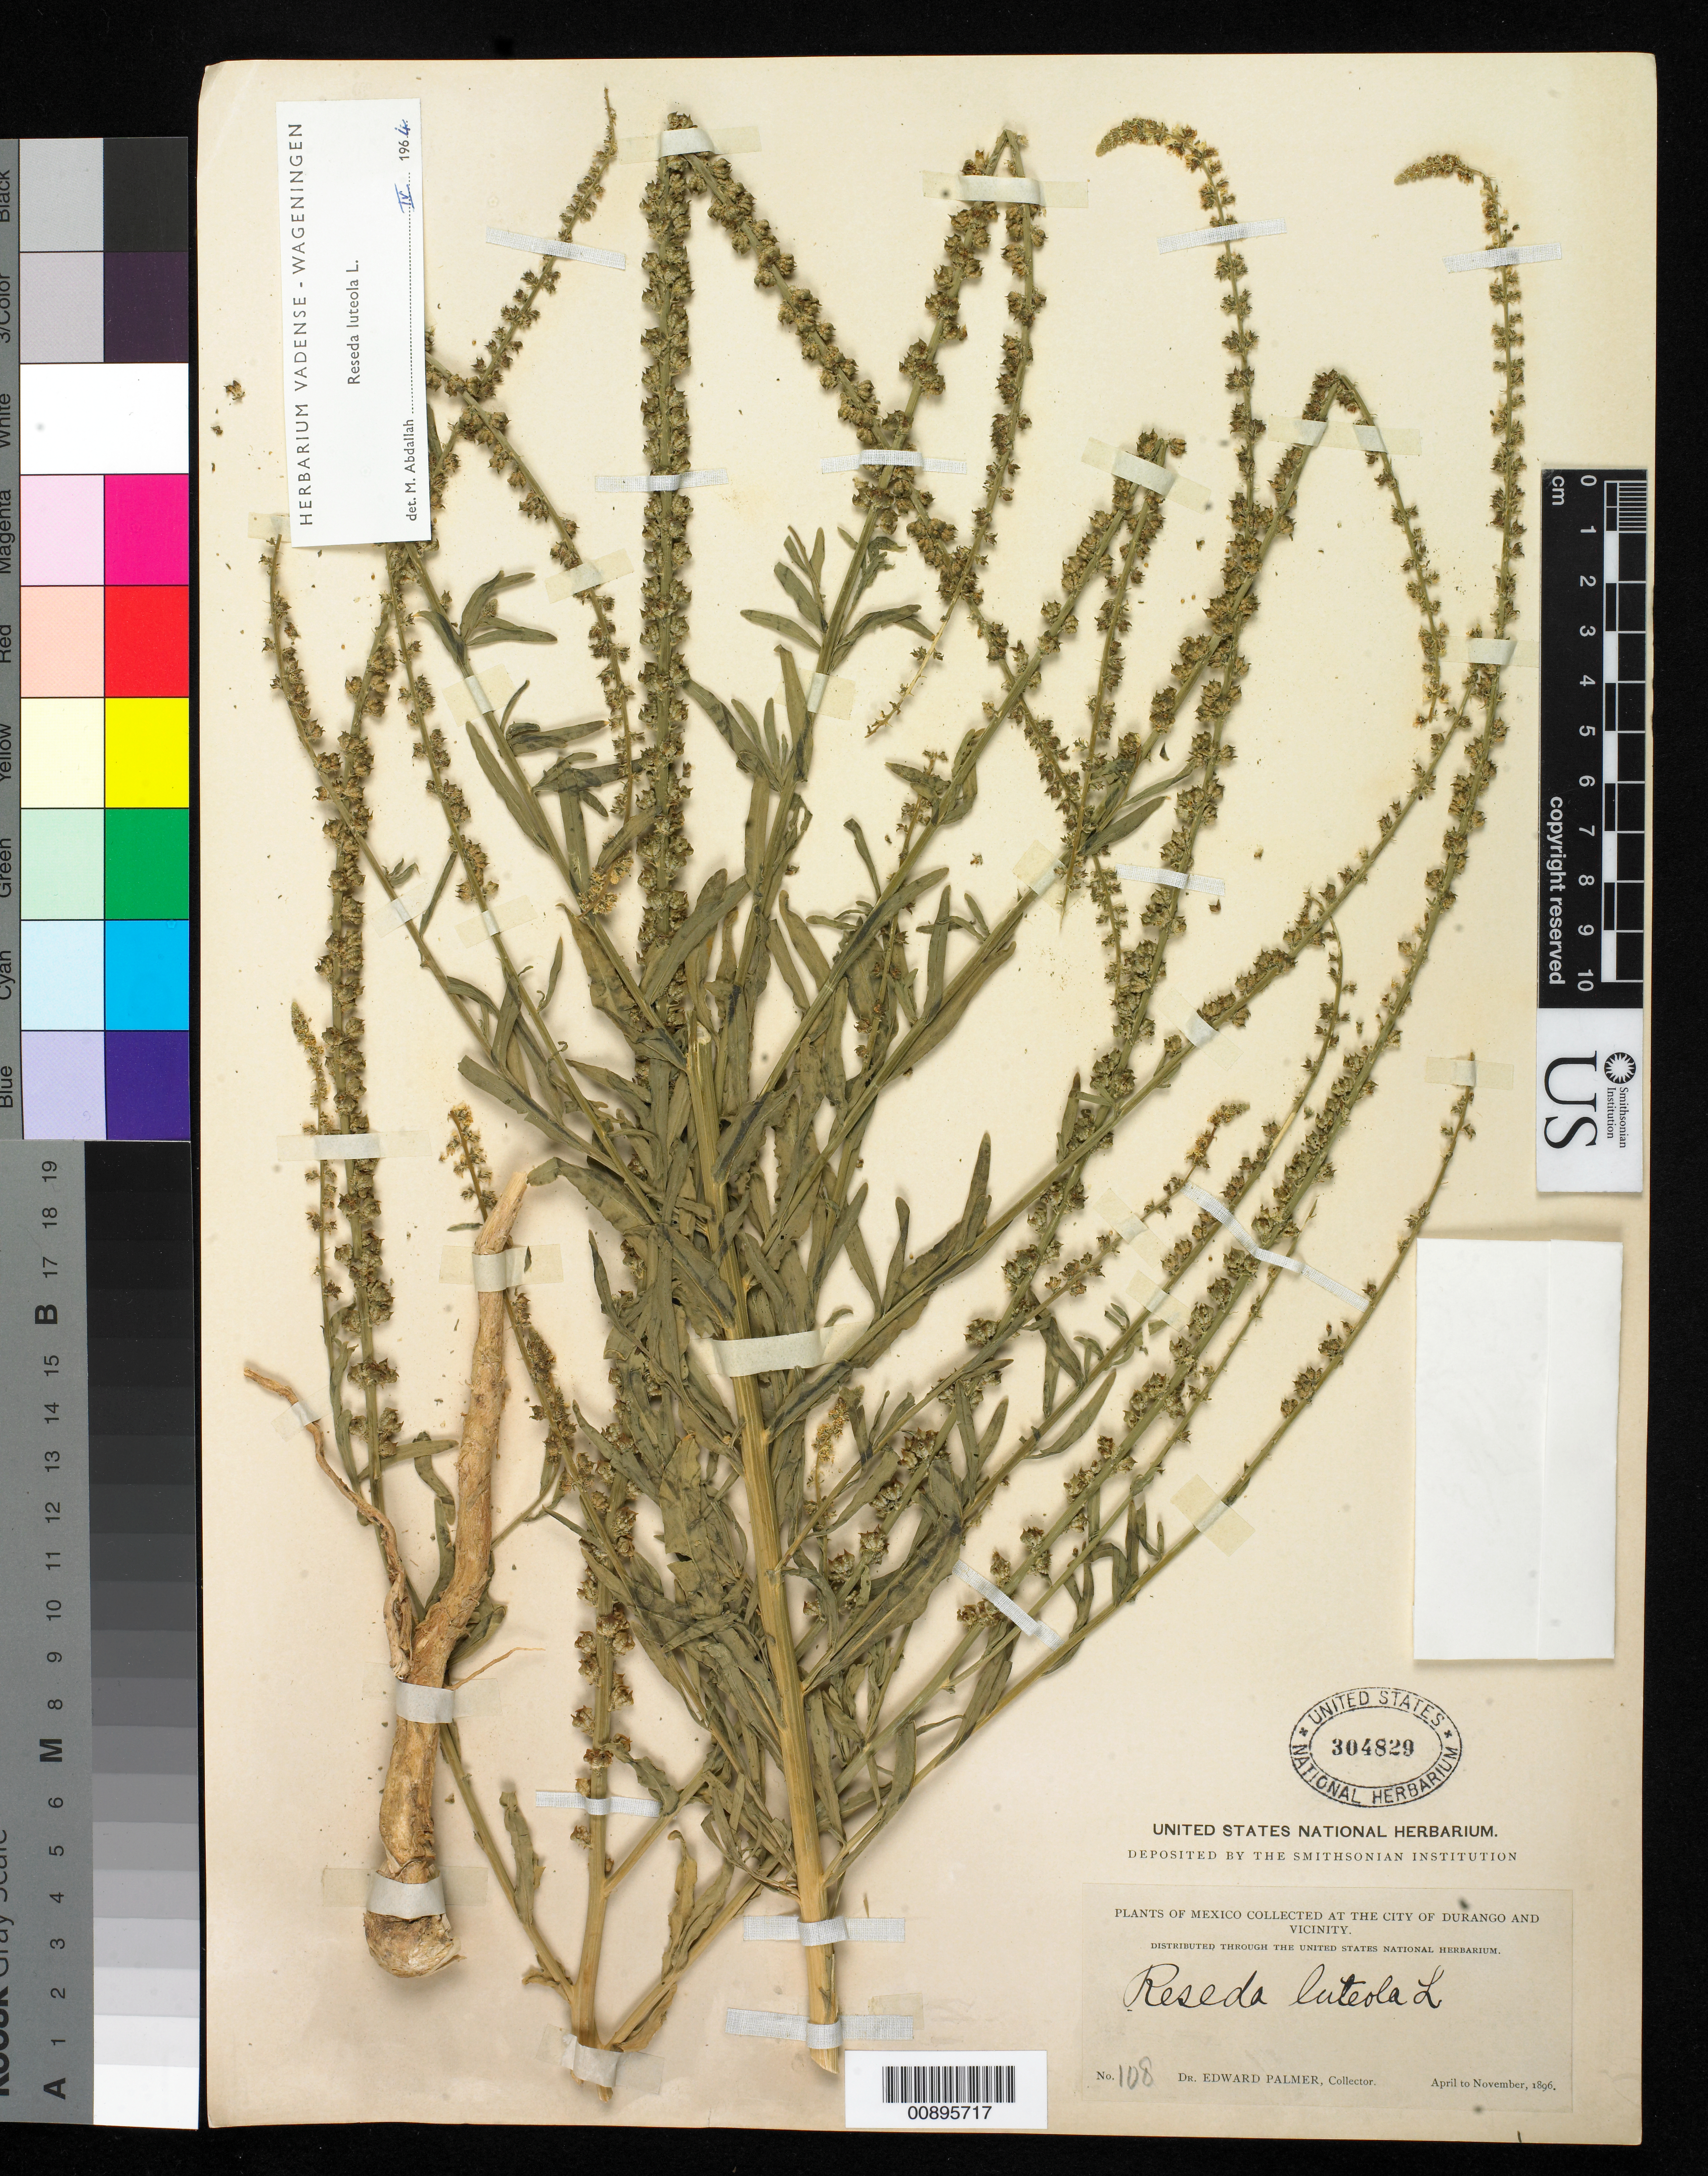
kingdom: Plantae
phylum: Tracheophyta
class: Magnoliopsida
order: Brassicales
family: Resedaceae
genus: Reseda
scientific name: Reseda luteola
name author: L.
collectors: E. Palmer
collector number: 108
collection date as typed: Apr 1896 to -- Nov 1896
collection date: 1896-04/1896-11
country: Mexico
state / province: Durango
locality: City of Durango and vicinity.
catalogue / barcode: US 304829